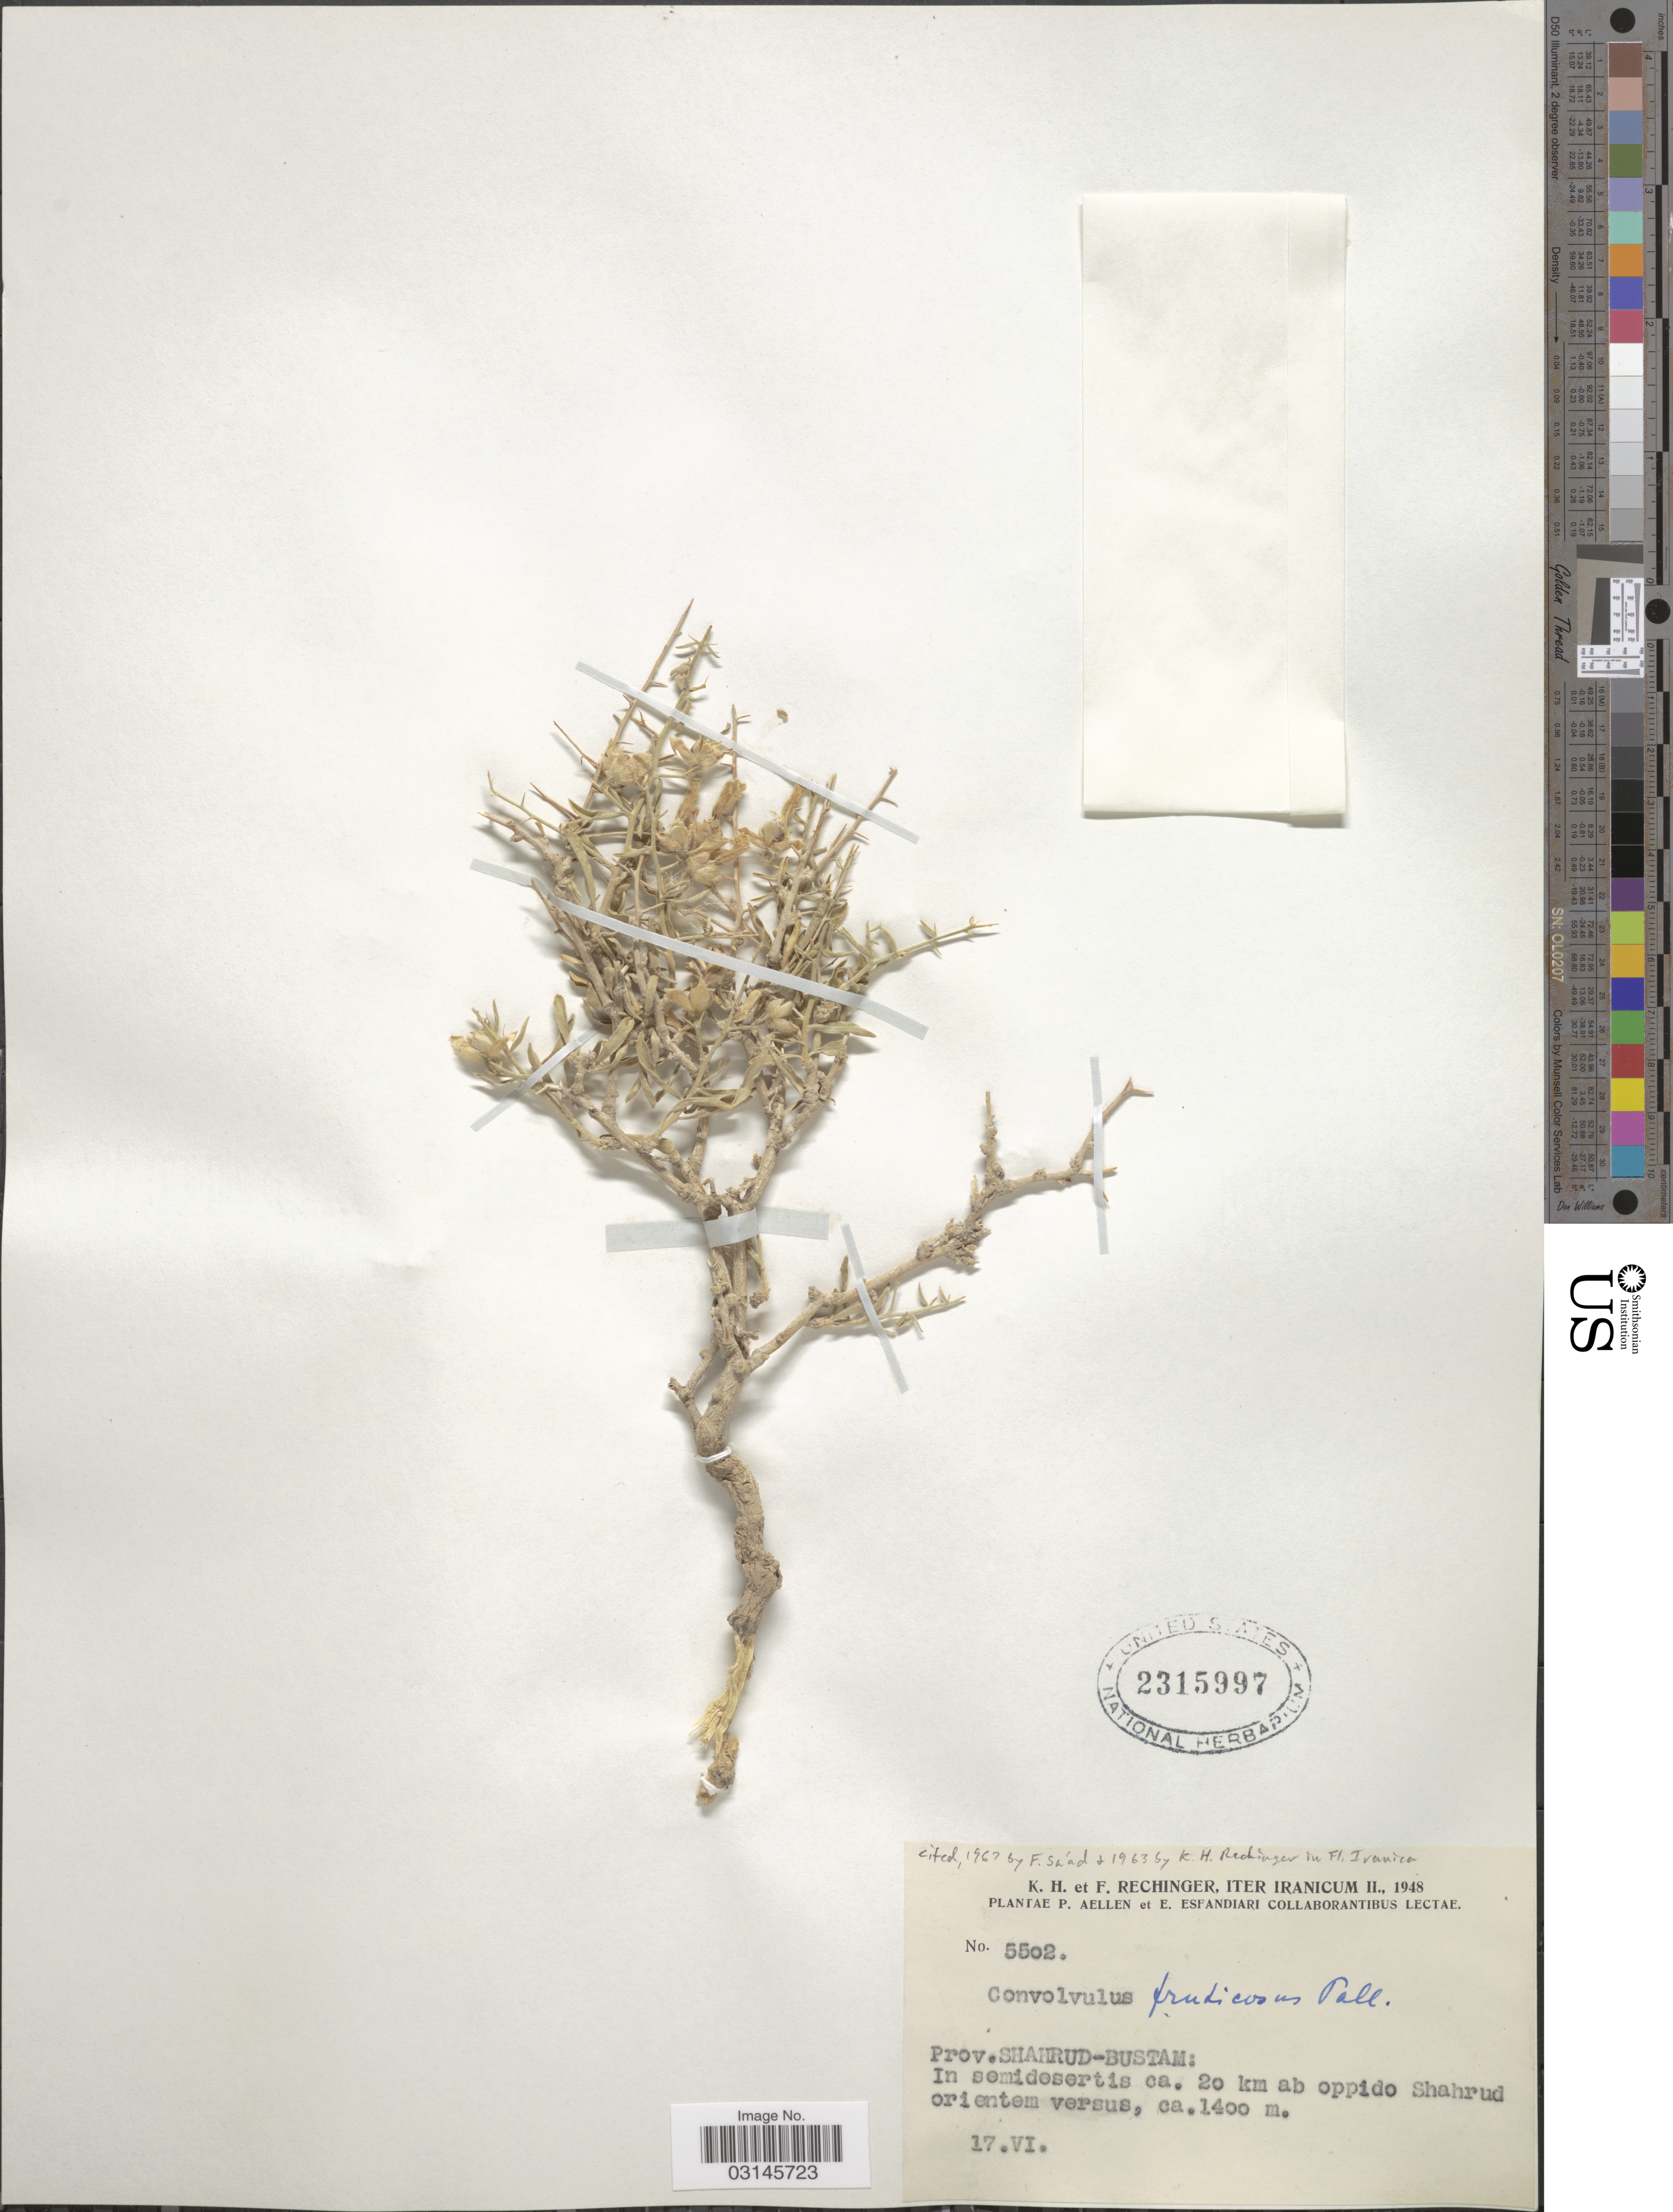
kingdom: Plantae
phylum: Tracheophyta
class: Magnoliopsida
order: Solanales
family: Convolvulaceae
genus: Convolvulus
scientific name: Convolvulus fruticosus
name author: Pall.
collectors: K. H. Rechinger, F. Rechinger, P. Aellen & E. Esfandiari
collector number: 5502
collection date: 1948-06-17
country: Iran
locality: Iter Iranicum. Prov. Shahrud-Bustam: In semidesertis ca. 20 km ab oppido Shahrud orientem versus.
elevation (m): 1400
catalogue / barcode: US 2315997